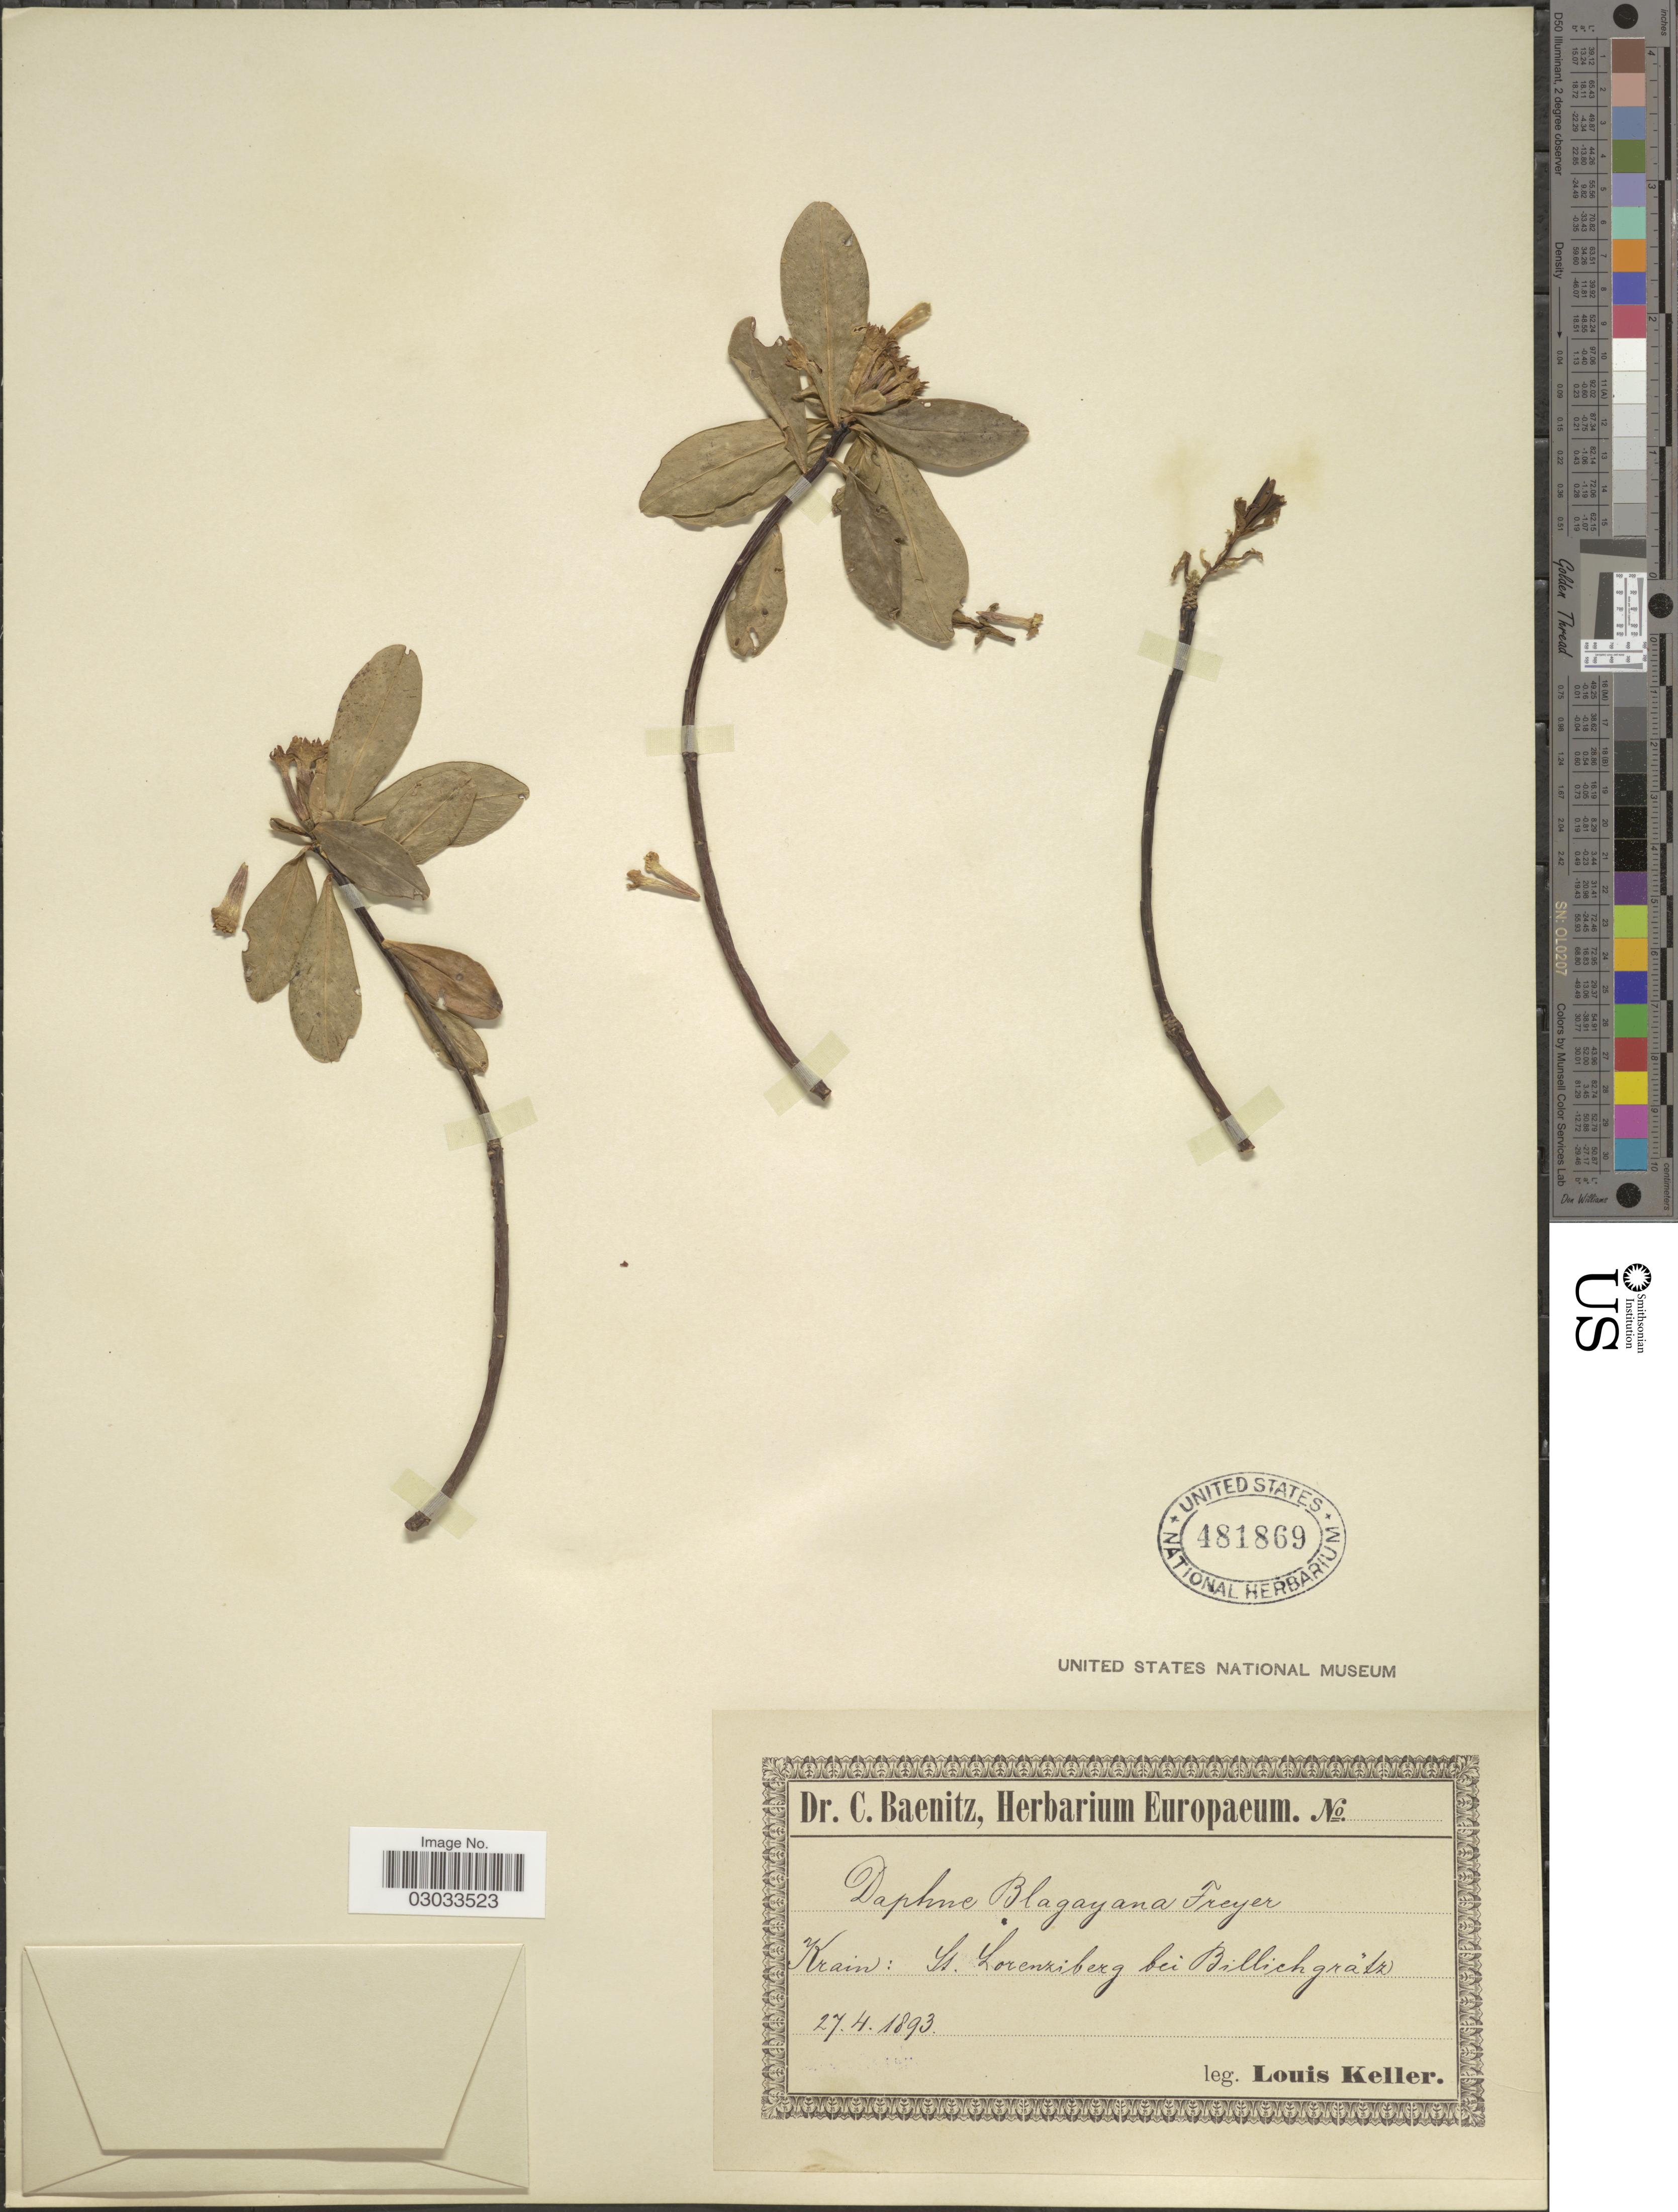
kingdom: Plantae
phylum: Tracheophyta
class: Magnoliopsida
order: Malvales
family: Thymelaeaceae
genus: Daphne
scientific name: Daphne blagayana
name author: Freyer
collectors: L. Keller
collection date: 1893-04-27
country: Slovenia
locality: Krain: Is. Lorenziberg bei Billichgratz.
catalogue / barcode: US 481869